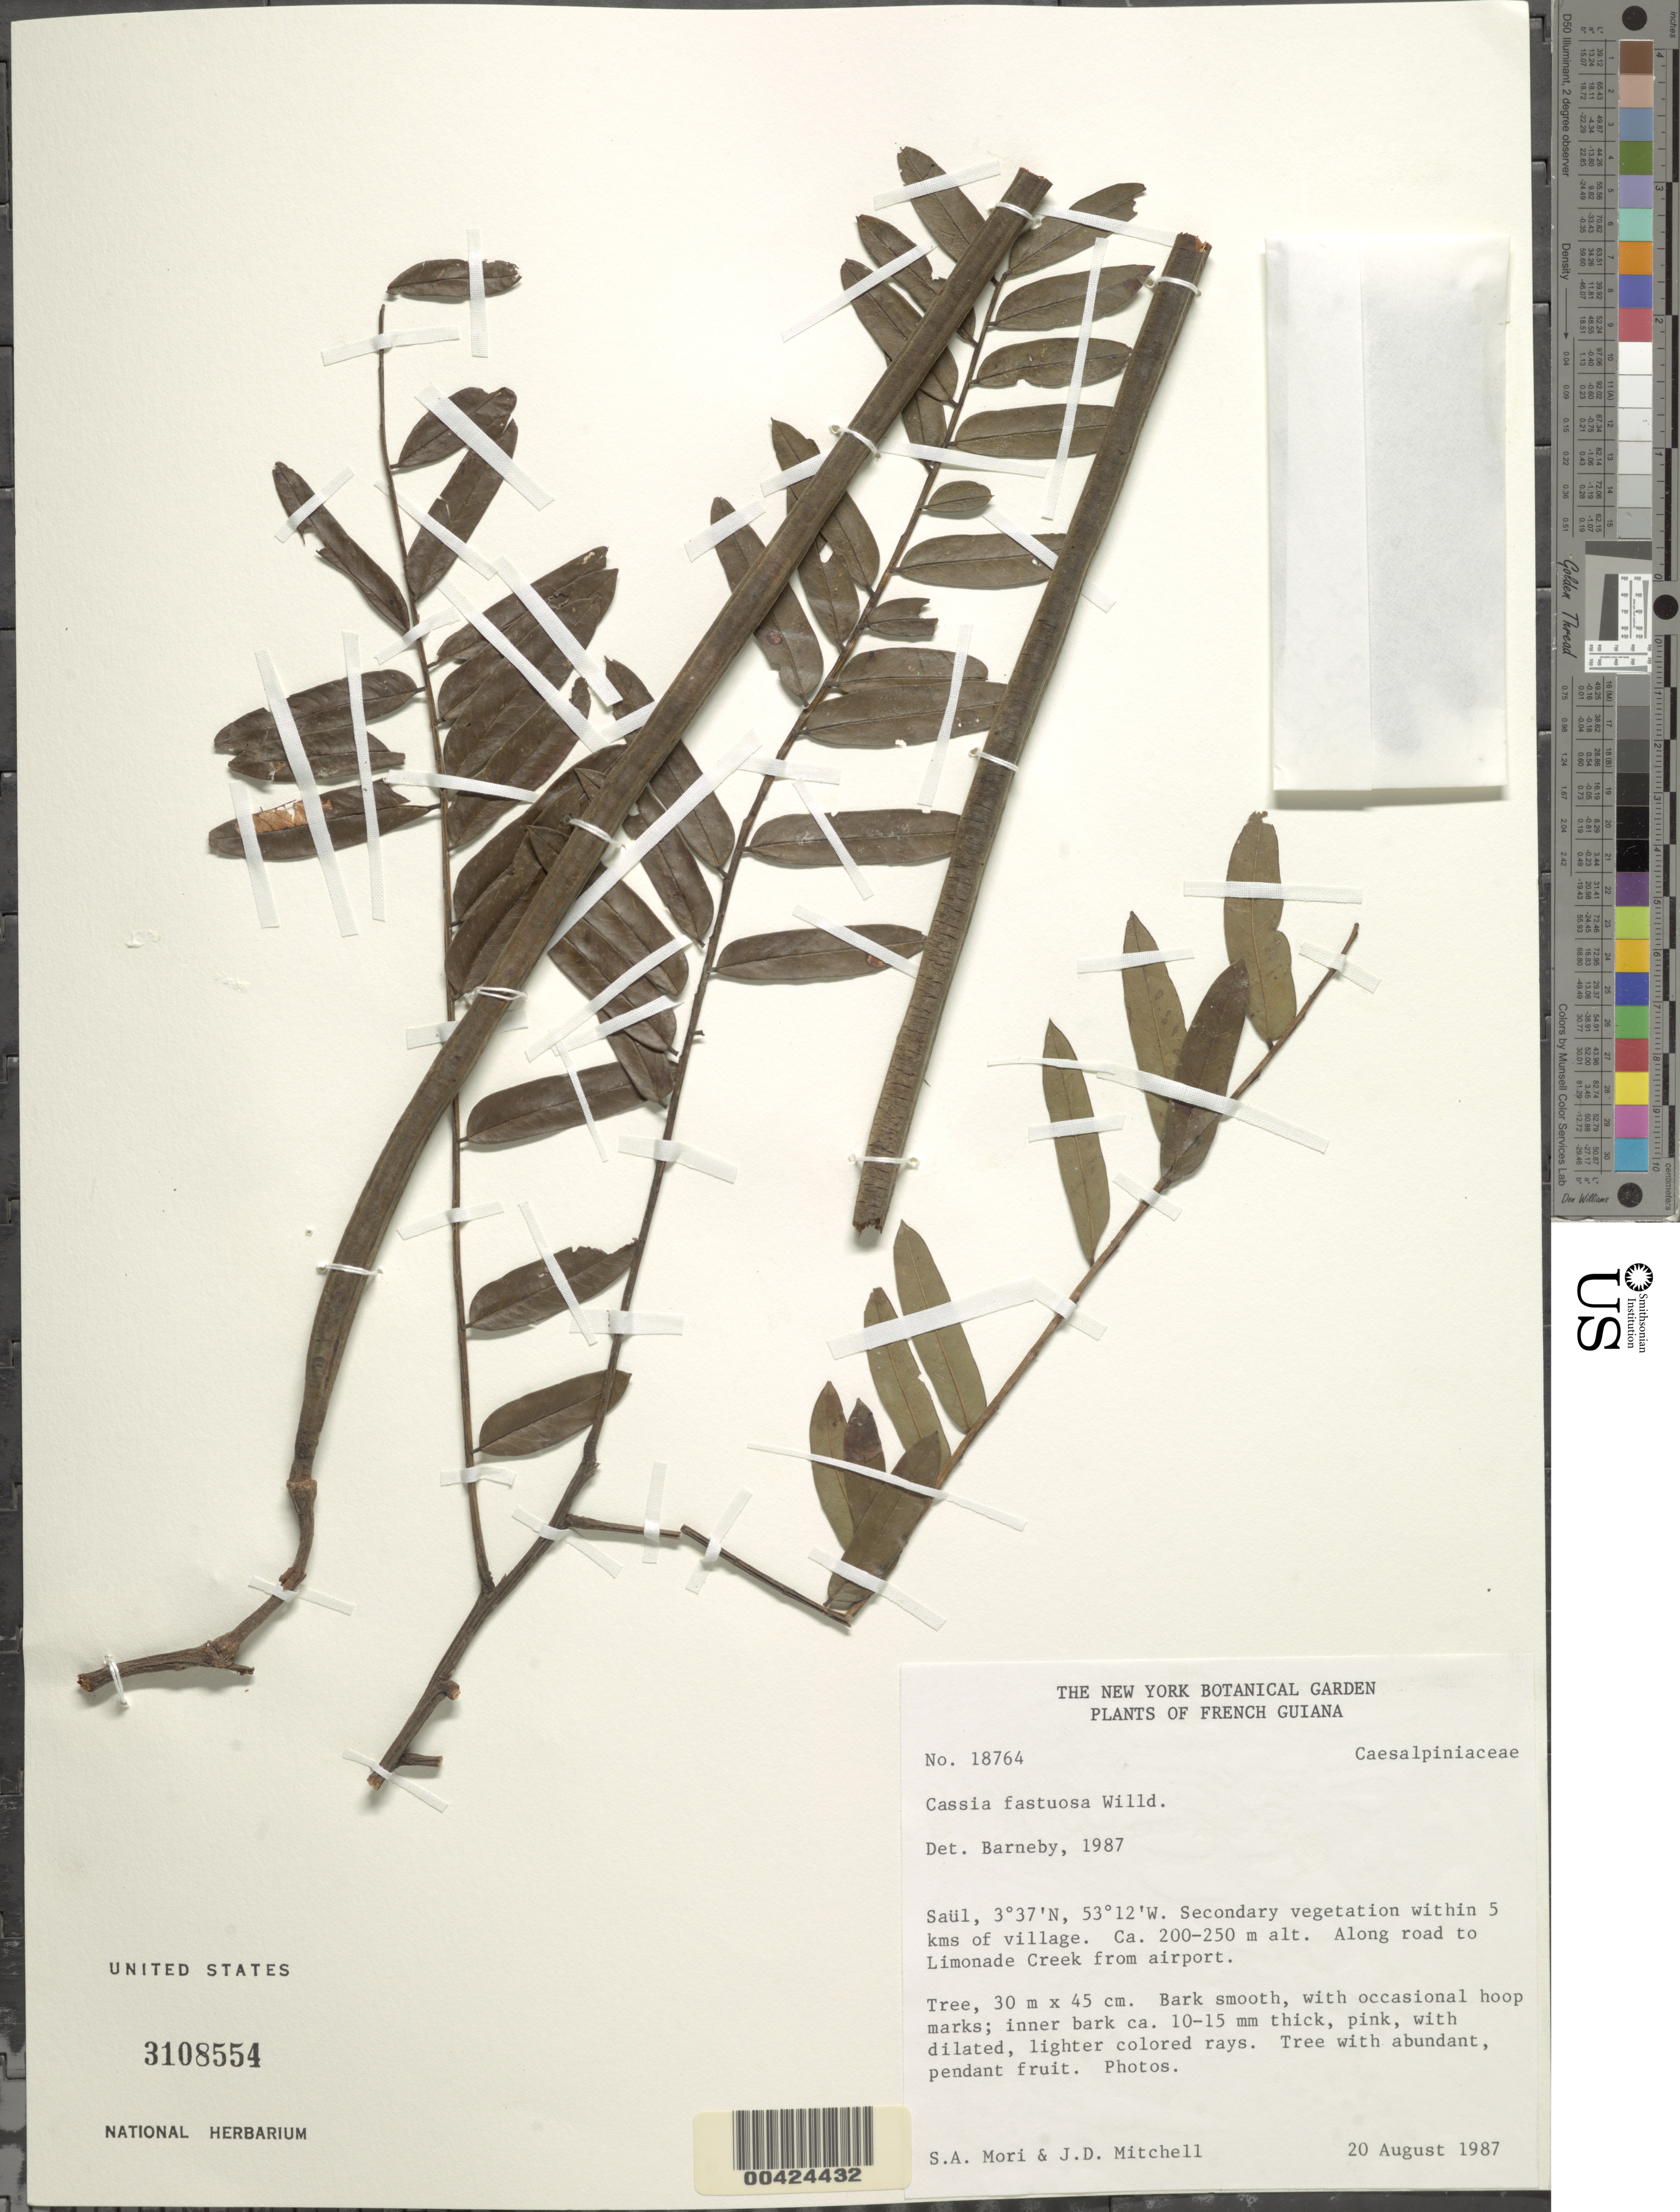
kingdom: Plantae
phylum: Tracheophyta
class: Magnoliopsida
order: Fabales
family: Fabaceae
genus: Cassia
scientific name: Cassia fastuosa var. fastuosa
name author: Willd.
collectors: S. Mori & J. D. Mitchell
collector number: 18764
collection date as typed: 20 Aug 1987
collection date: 1987-08-20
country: French Guiana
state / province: Saint-Laurent-du-Maroni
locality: Saul, within 5 mi of village of; along rd to limonade creek from airport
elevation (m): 200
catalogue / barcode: US 3108554